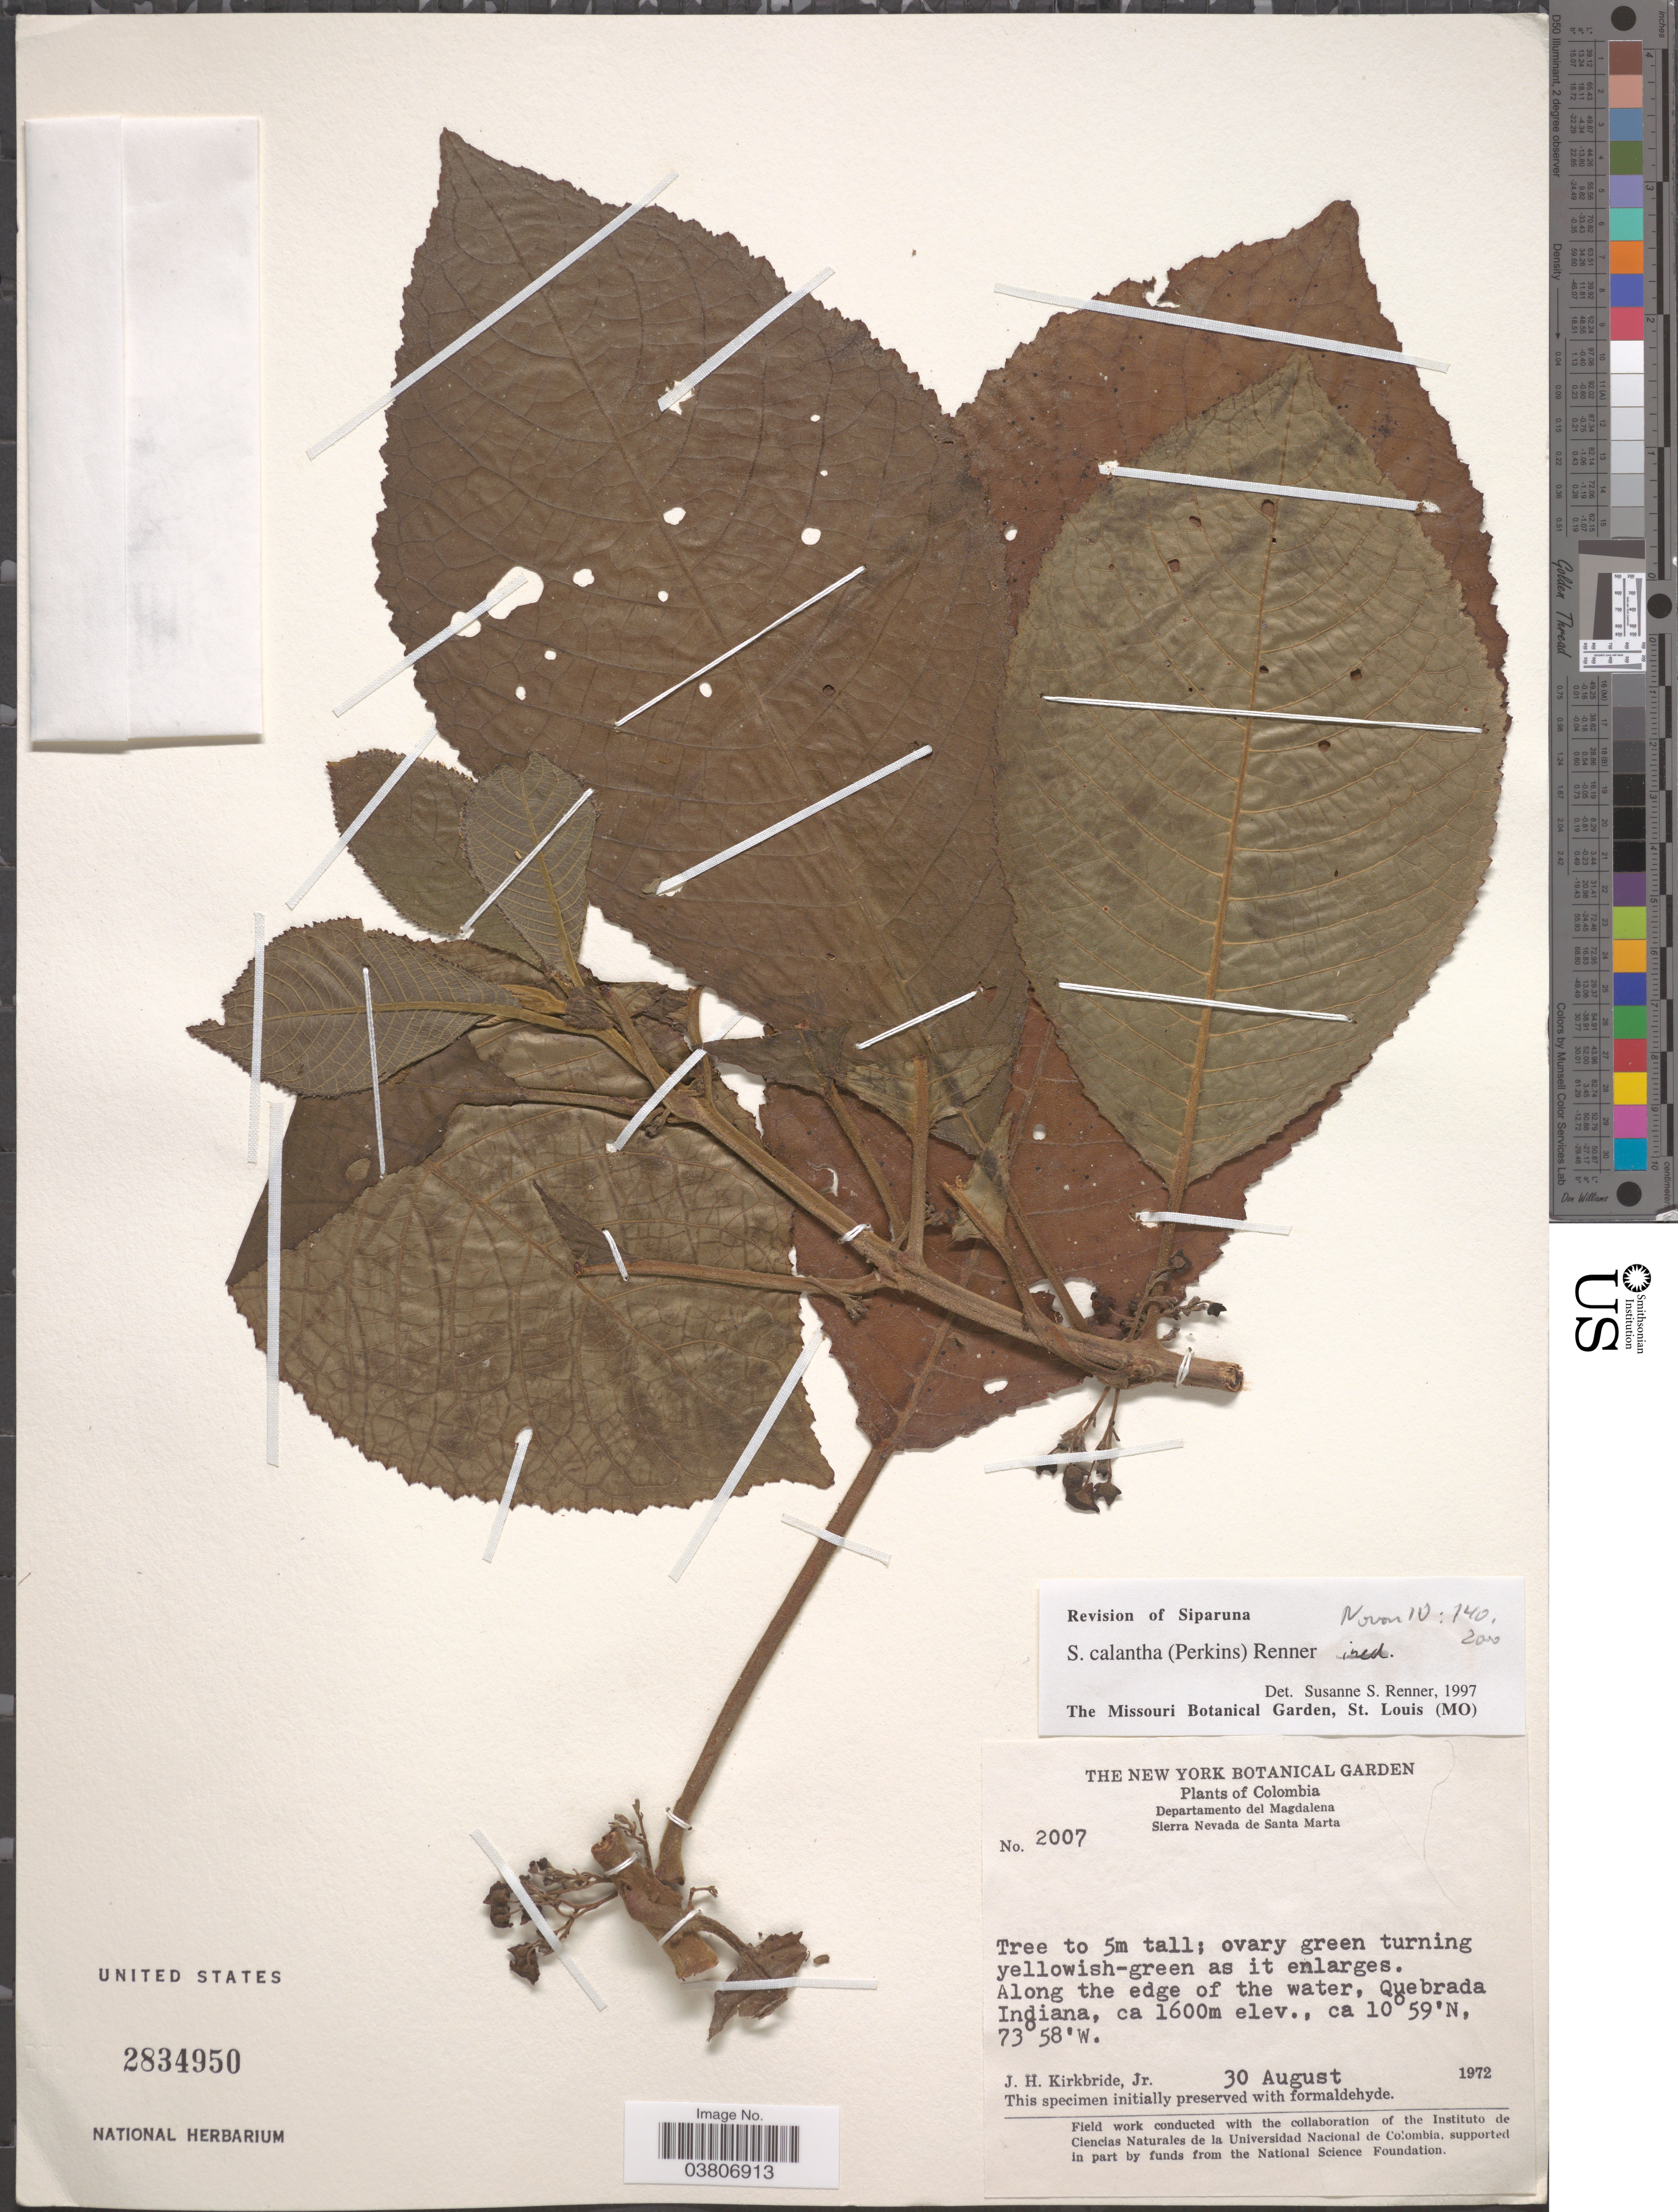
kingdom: Plantae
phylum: Tracheophyta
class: Magnoliopsida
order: Laurales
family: Siparunaceae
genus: Siparuna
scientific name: Siparuna calantha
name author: (Perkins) S.S. Renner & Hausner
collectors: J. H. Kirkbride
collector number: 2007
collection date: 1972-08-30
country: Colombia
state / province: Magdalena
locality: Departamento del Magdalena. Sierra Nevada de Santa Marta. Along the edge of the water, Quebrada Indiana.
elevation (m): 1600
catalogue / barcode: US 2834950